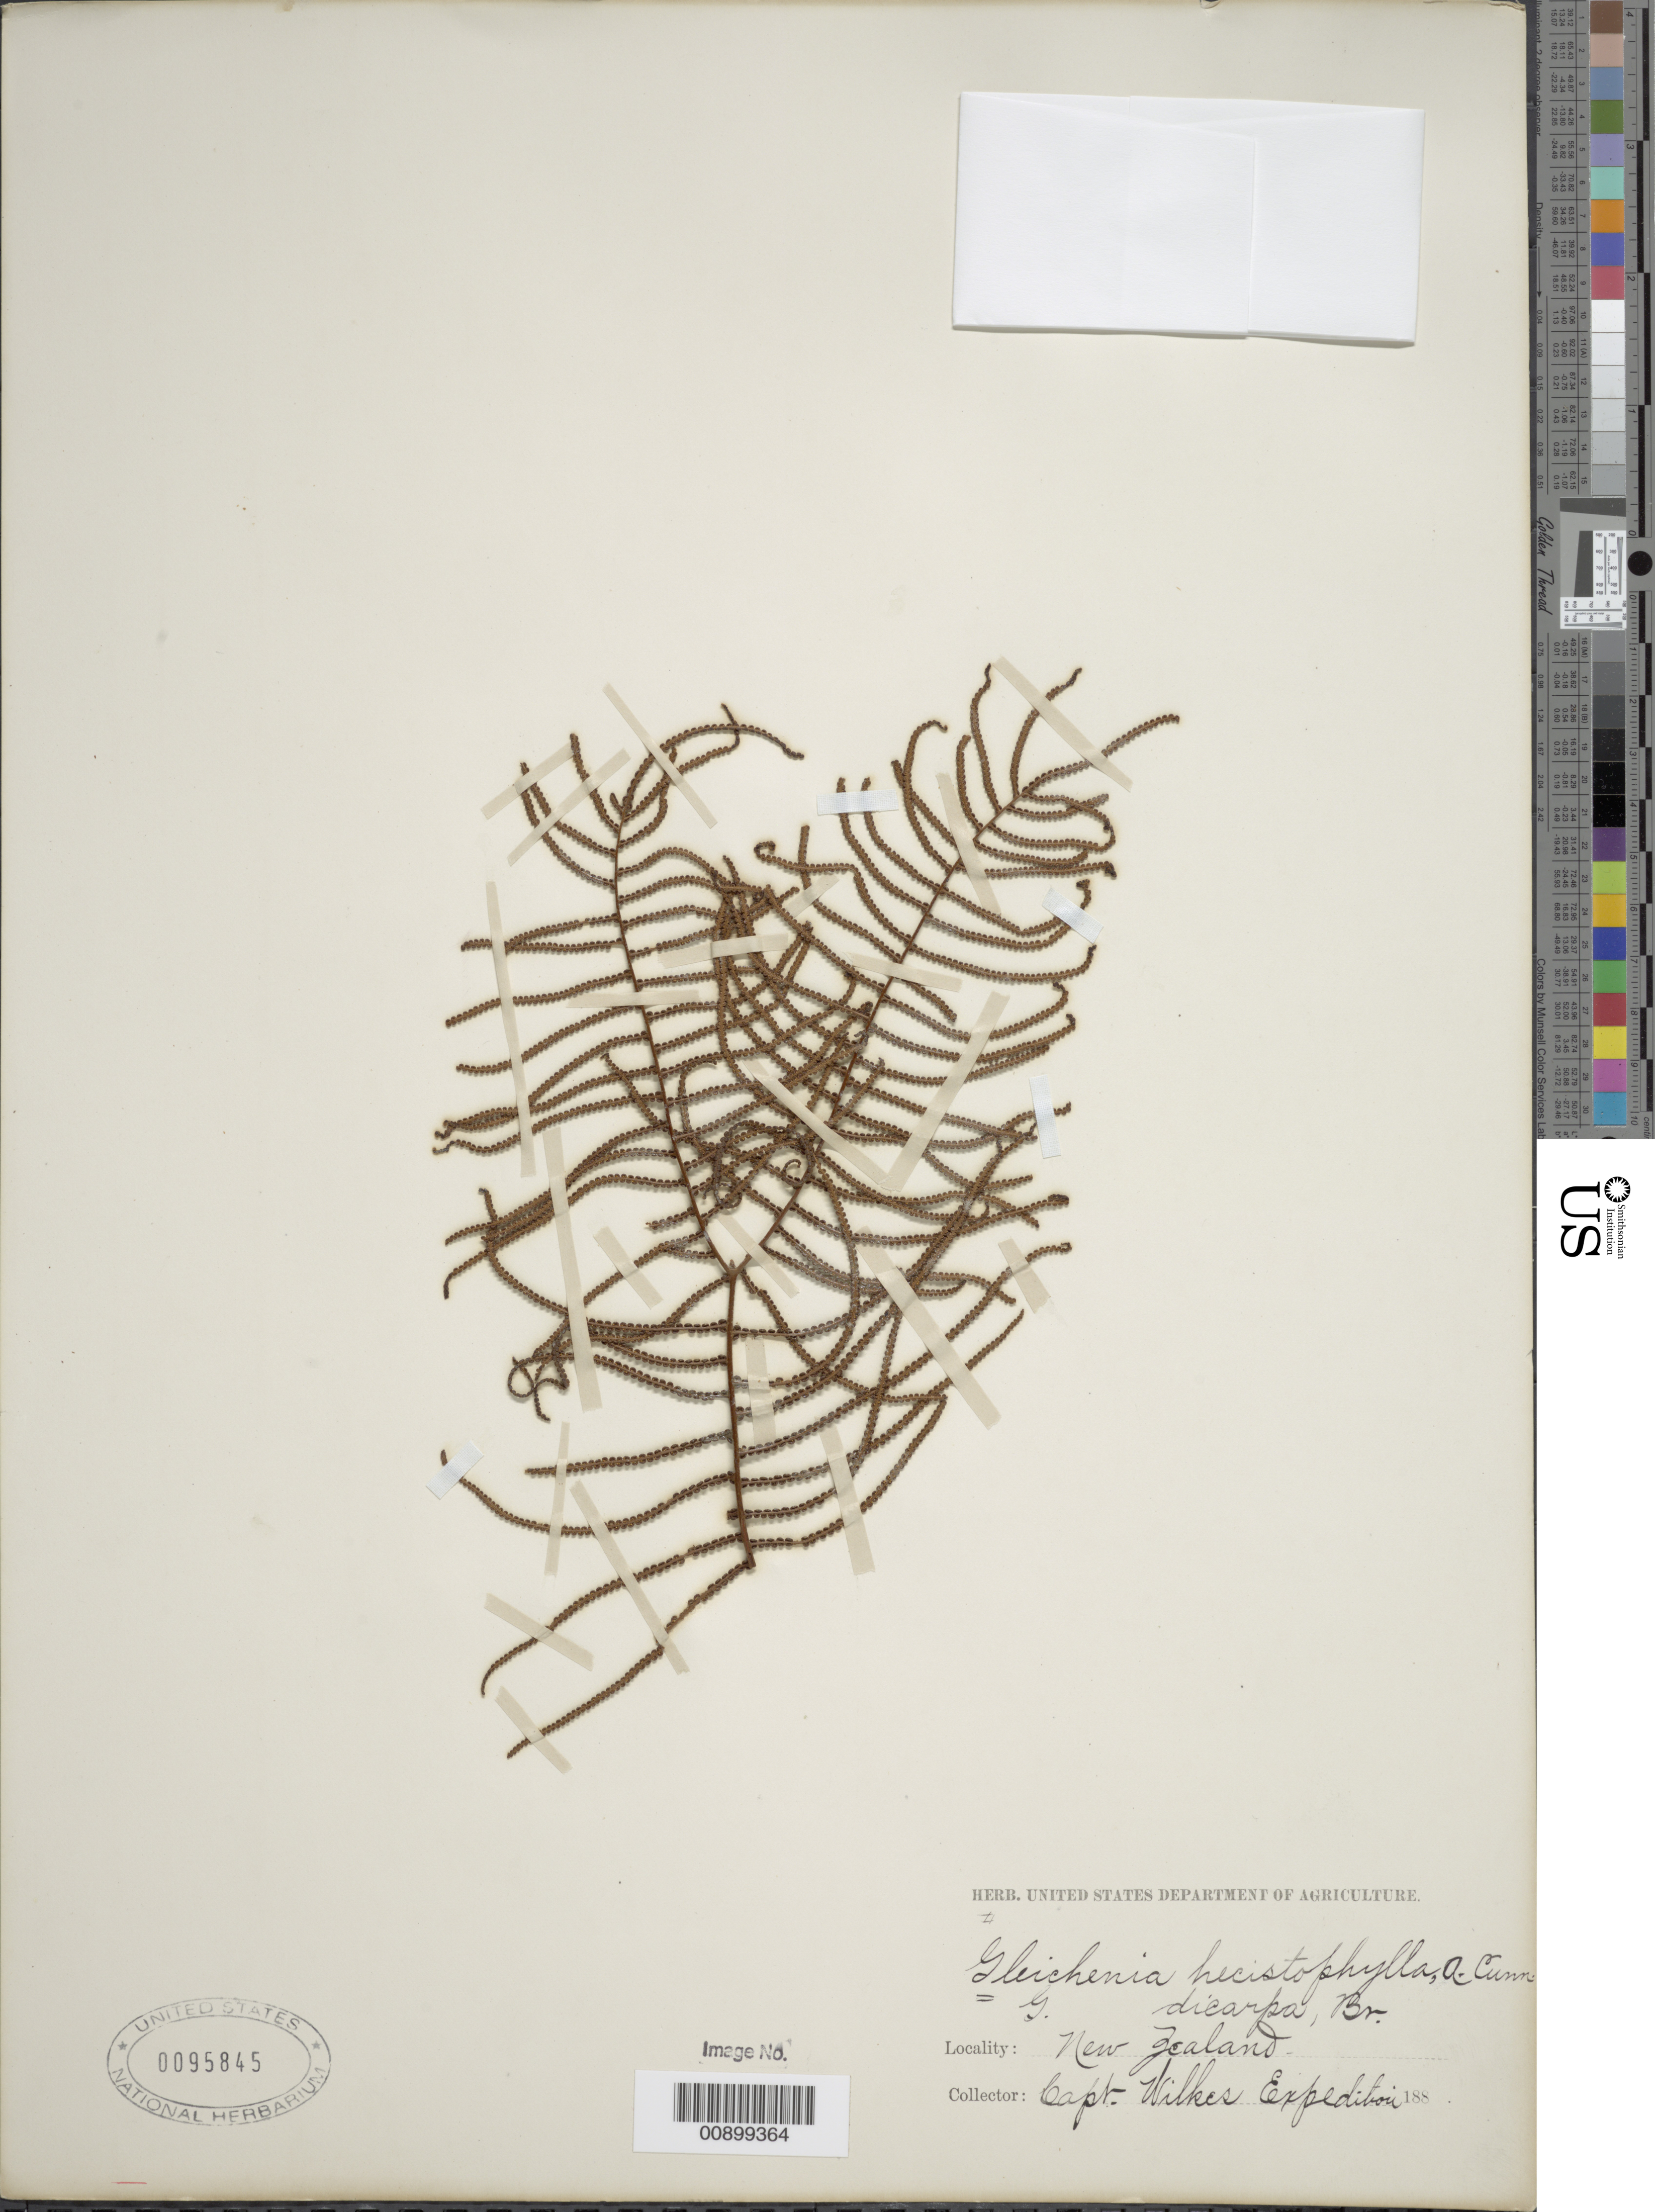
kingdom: Plantae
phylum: Tracheophyta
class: Polypodiopsida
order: Gleicheniales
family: Gleicheniaceae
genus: Gleichenia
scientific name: Gleichenia dicarpa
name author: R. Br.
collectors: Wilkes Explor. Exped.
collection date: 1838/1842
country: New Zealand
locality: New Zealand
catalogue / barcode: US 95845